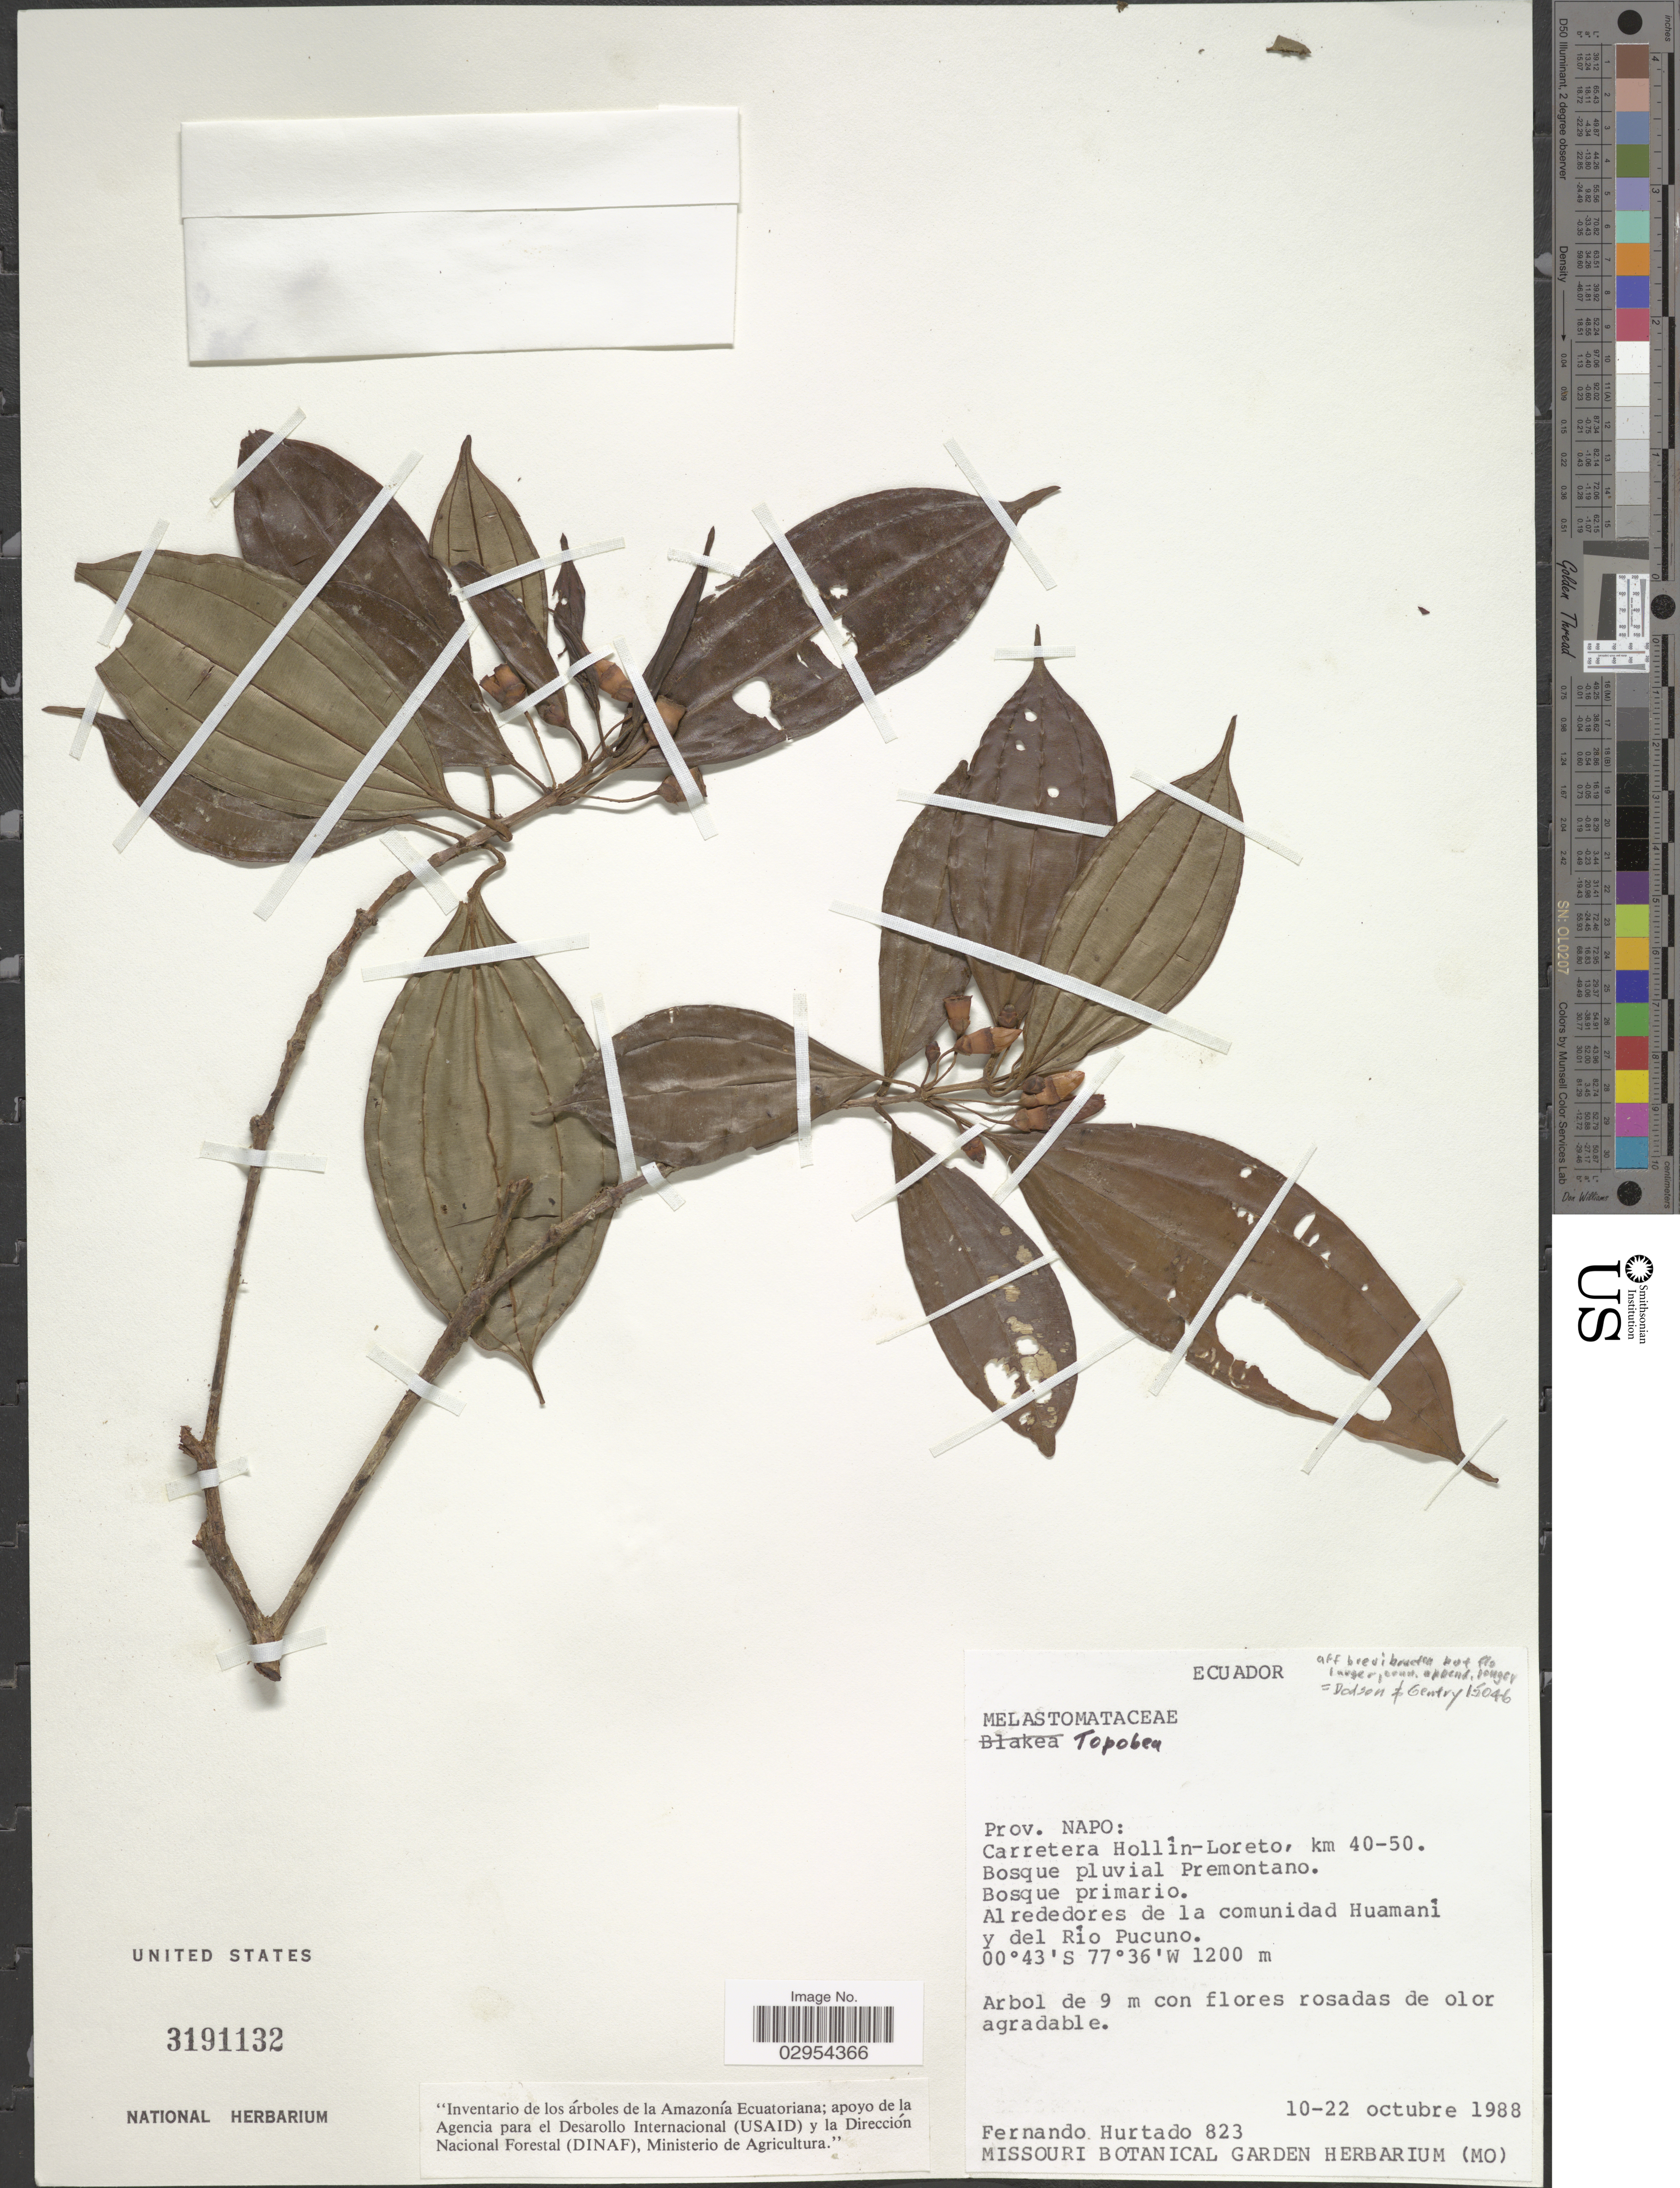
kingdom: Plantae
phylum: Tracheophyta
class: Magnoliopsida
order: Myrtales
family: Melastomataceae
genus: Topobea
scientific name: Topobea sp.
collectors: F. Hurtado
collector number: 823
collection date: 1988-10-10/1988-10-22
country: Ecuador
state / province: Napo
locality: Carretera Hollín-Loreto, km 40-50. Alrededores de la comunidad Huamani y del Rio Pucuno.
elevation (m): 1200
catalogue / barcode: US 3191132